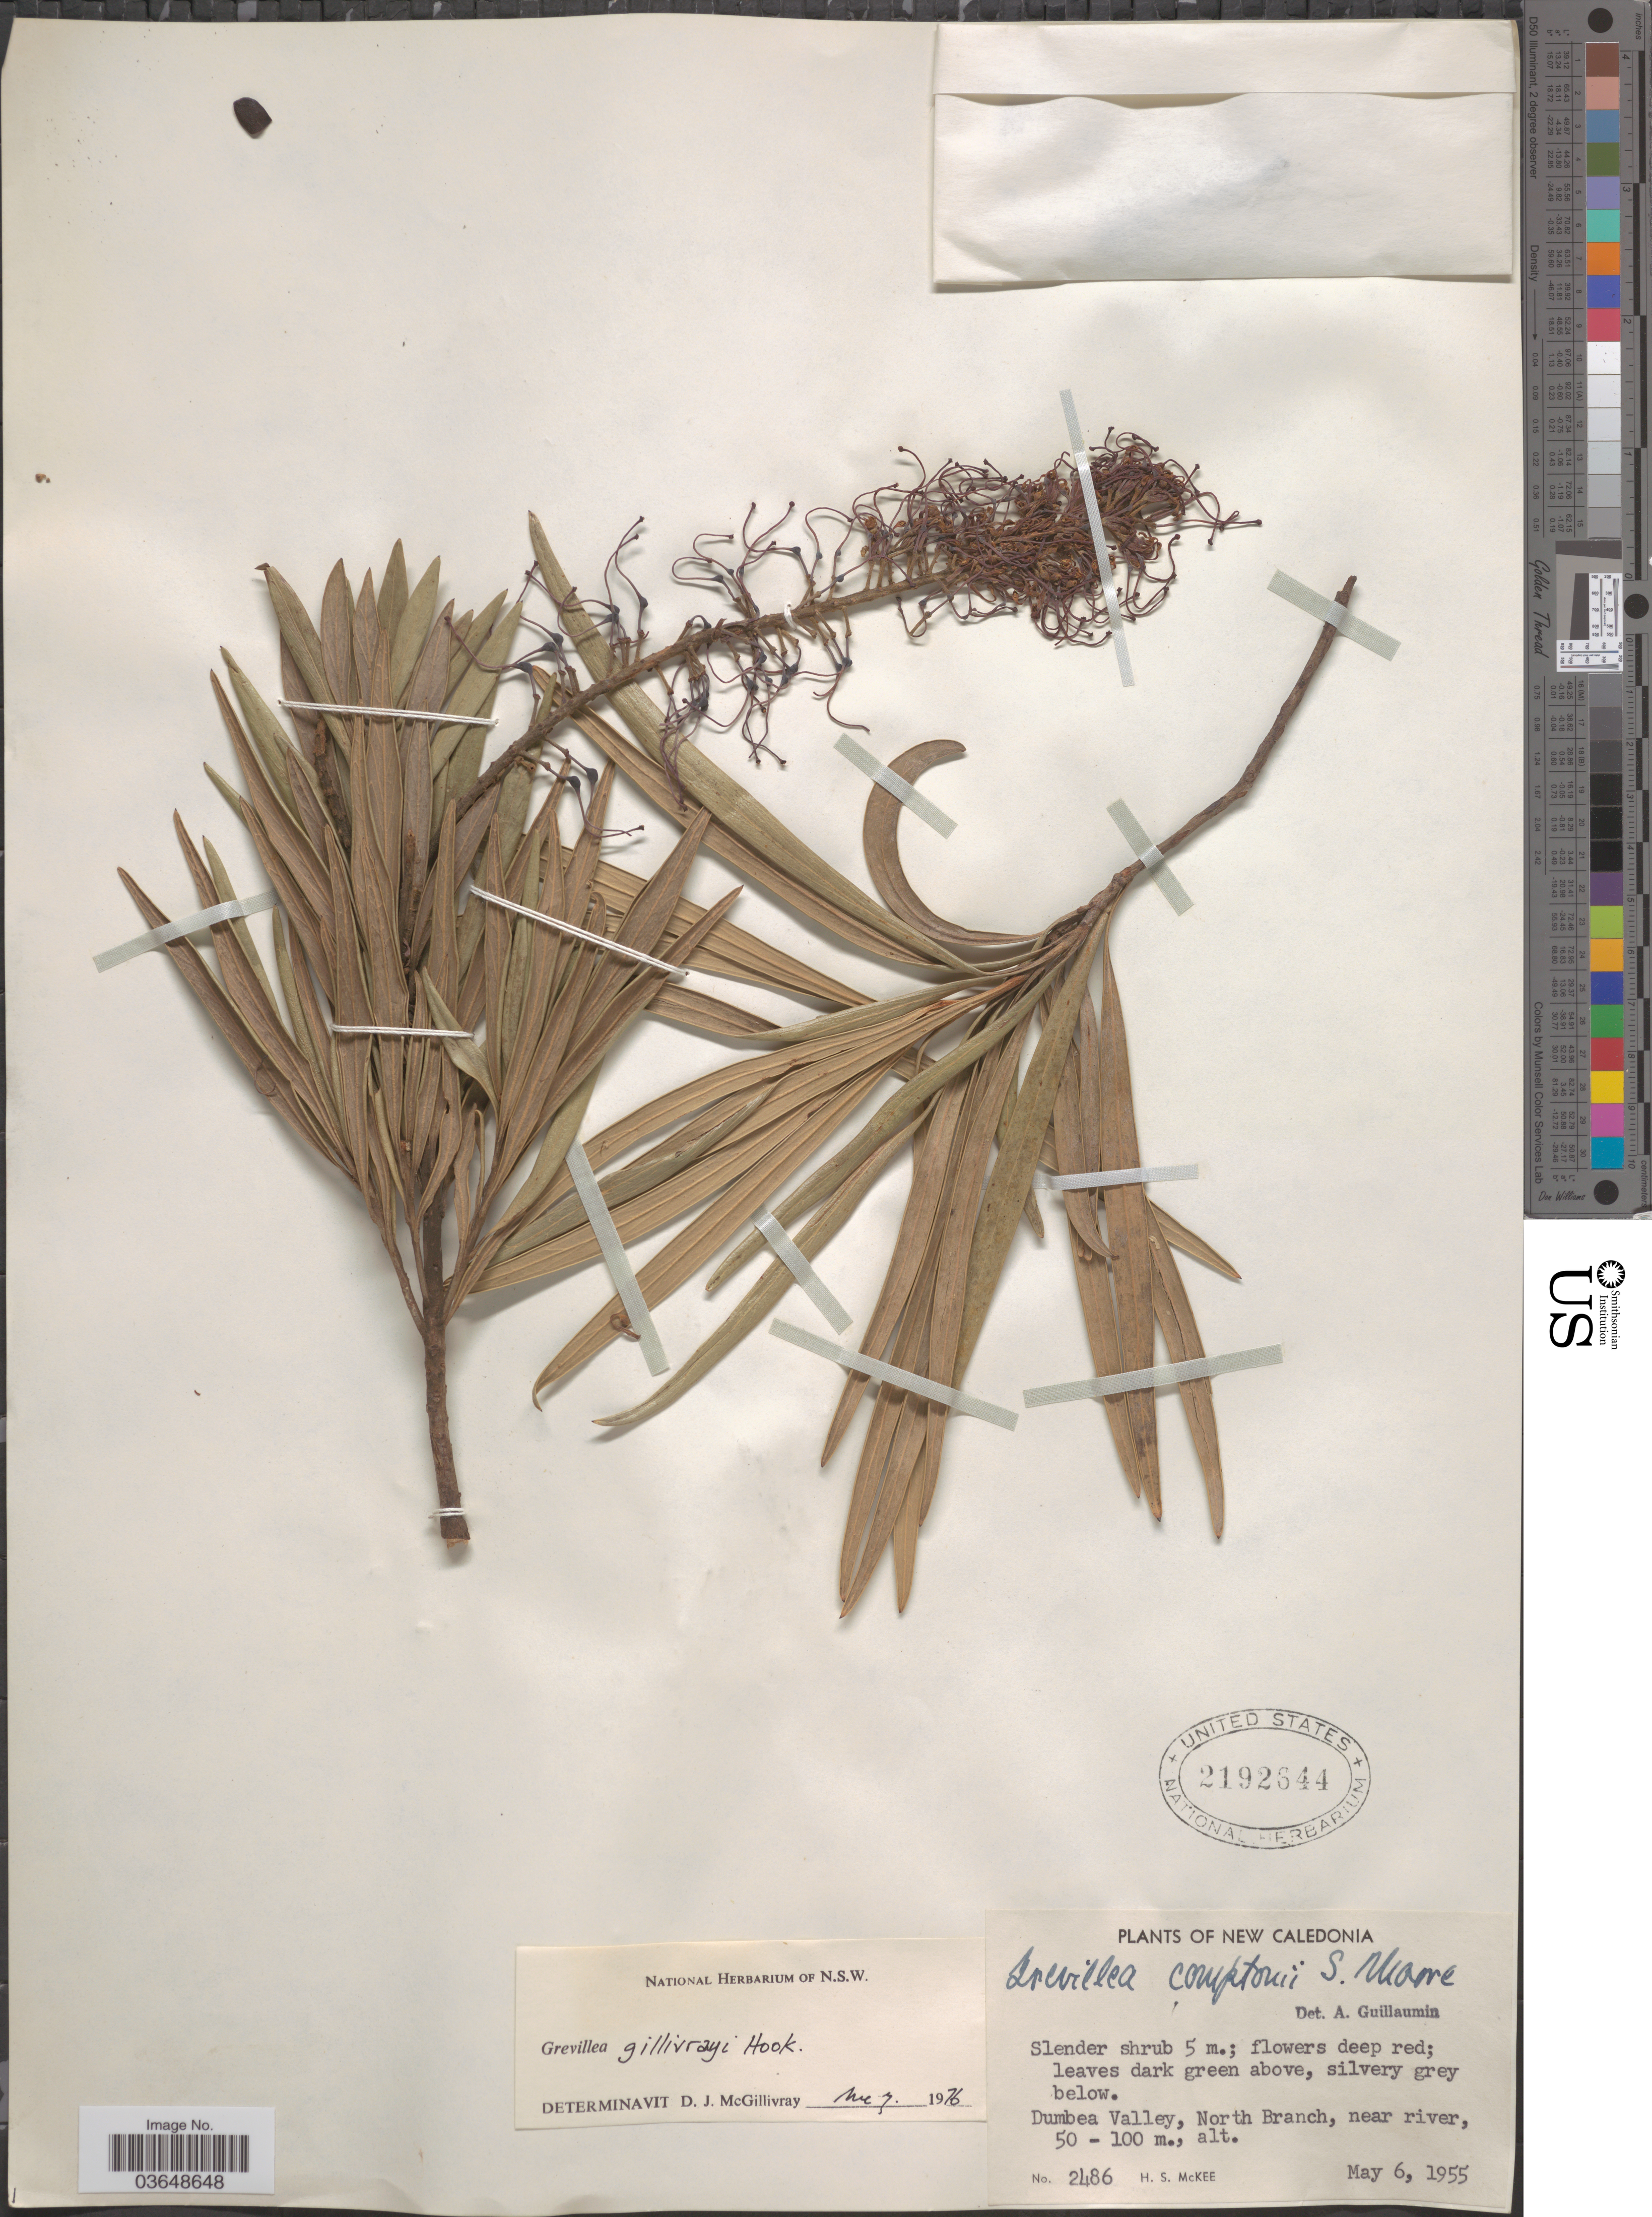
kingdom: Plantae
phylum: Tracheophyta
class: Magnoliopsida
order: Proteales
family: Proteaceae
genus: Grevillea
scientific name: Grevillea gillivrayi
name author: Hook.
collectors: H. S. McKee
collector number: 2486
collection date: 1955-05-06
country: New Caledonia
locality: Dumbea Valley, North Branch, near river.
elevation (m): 50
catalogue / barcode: US 2192644